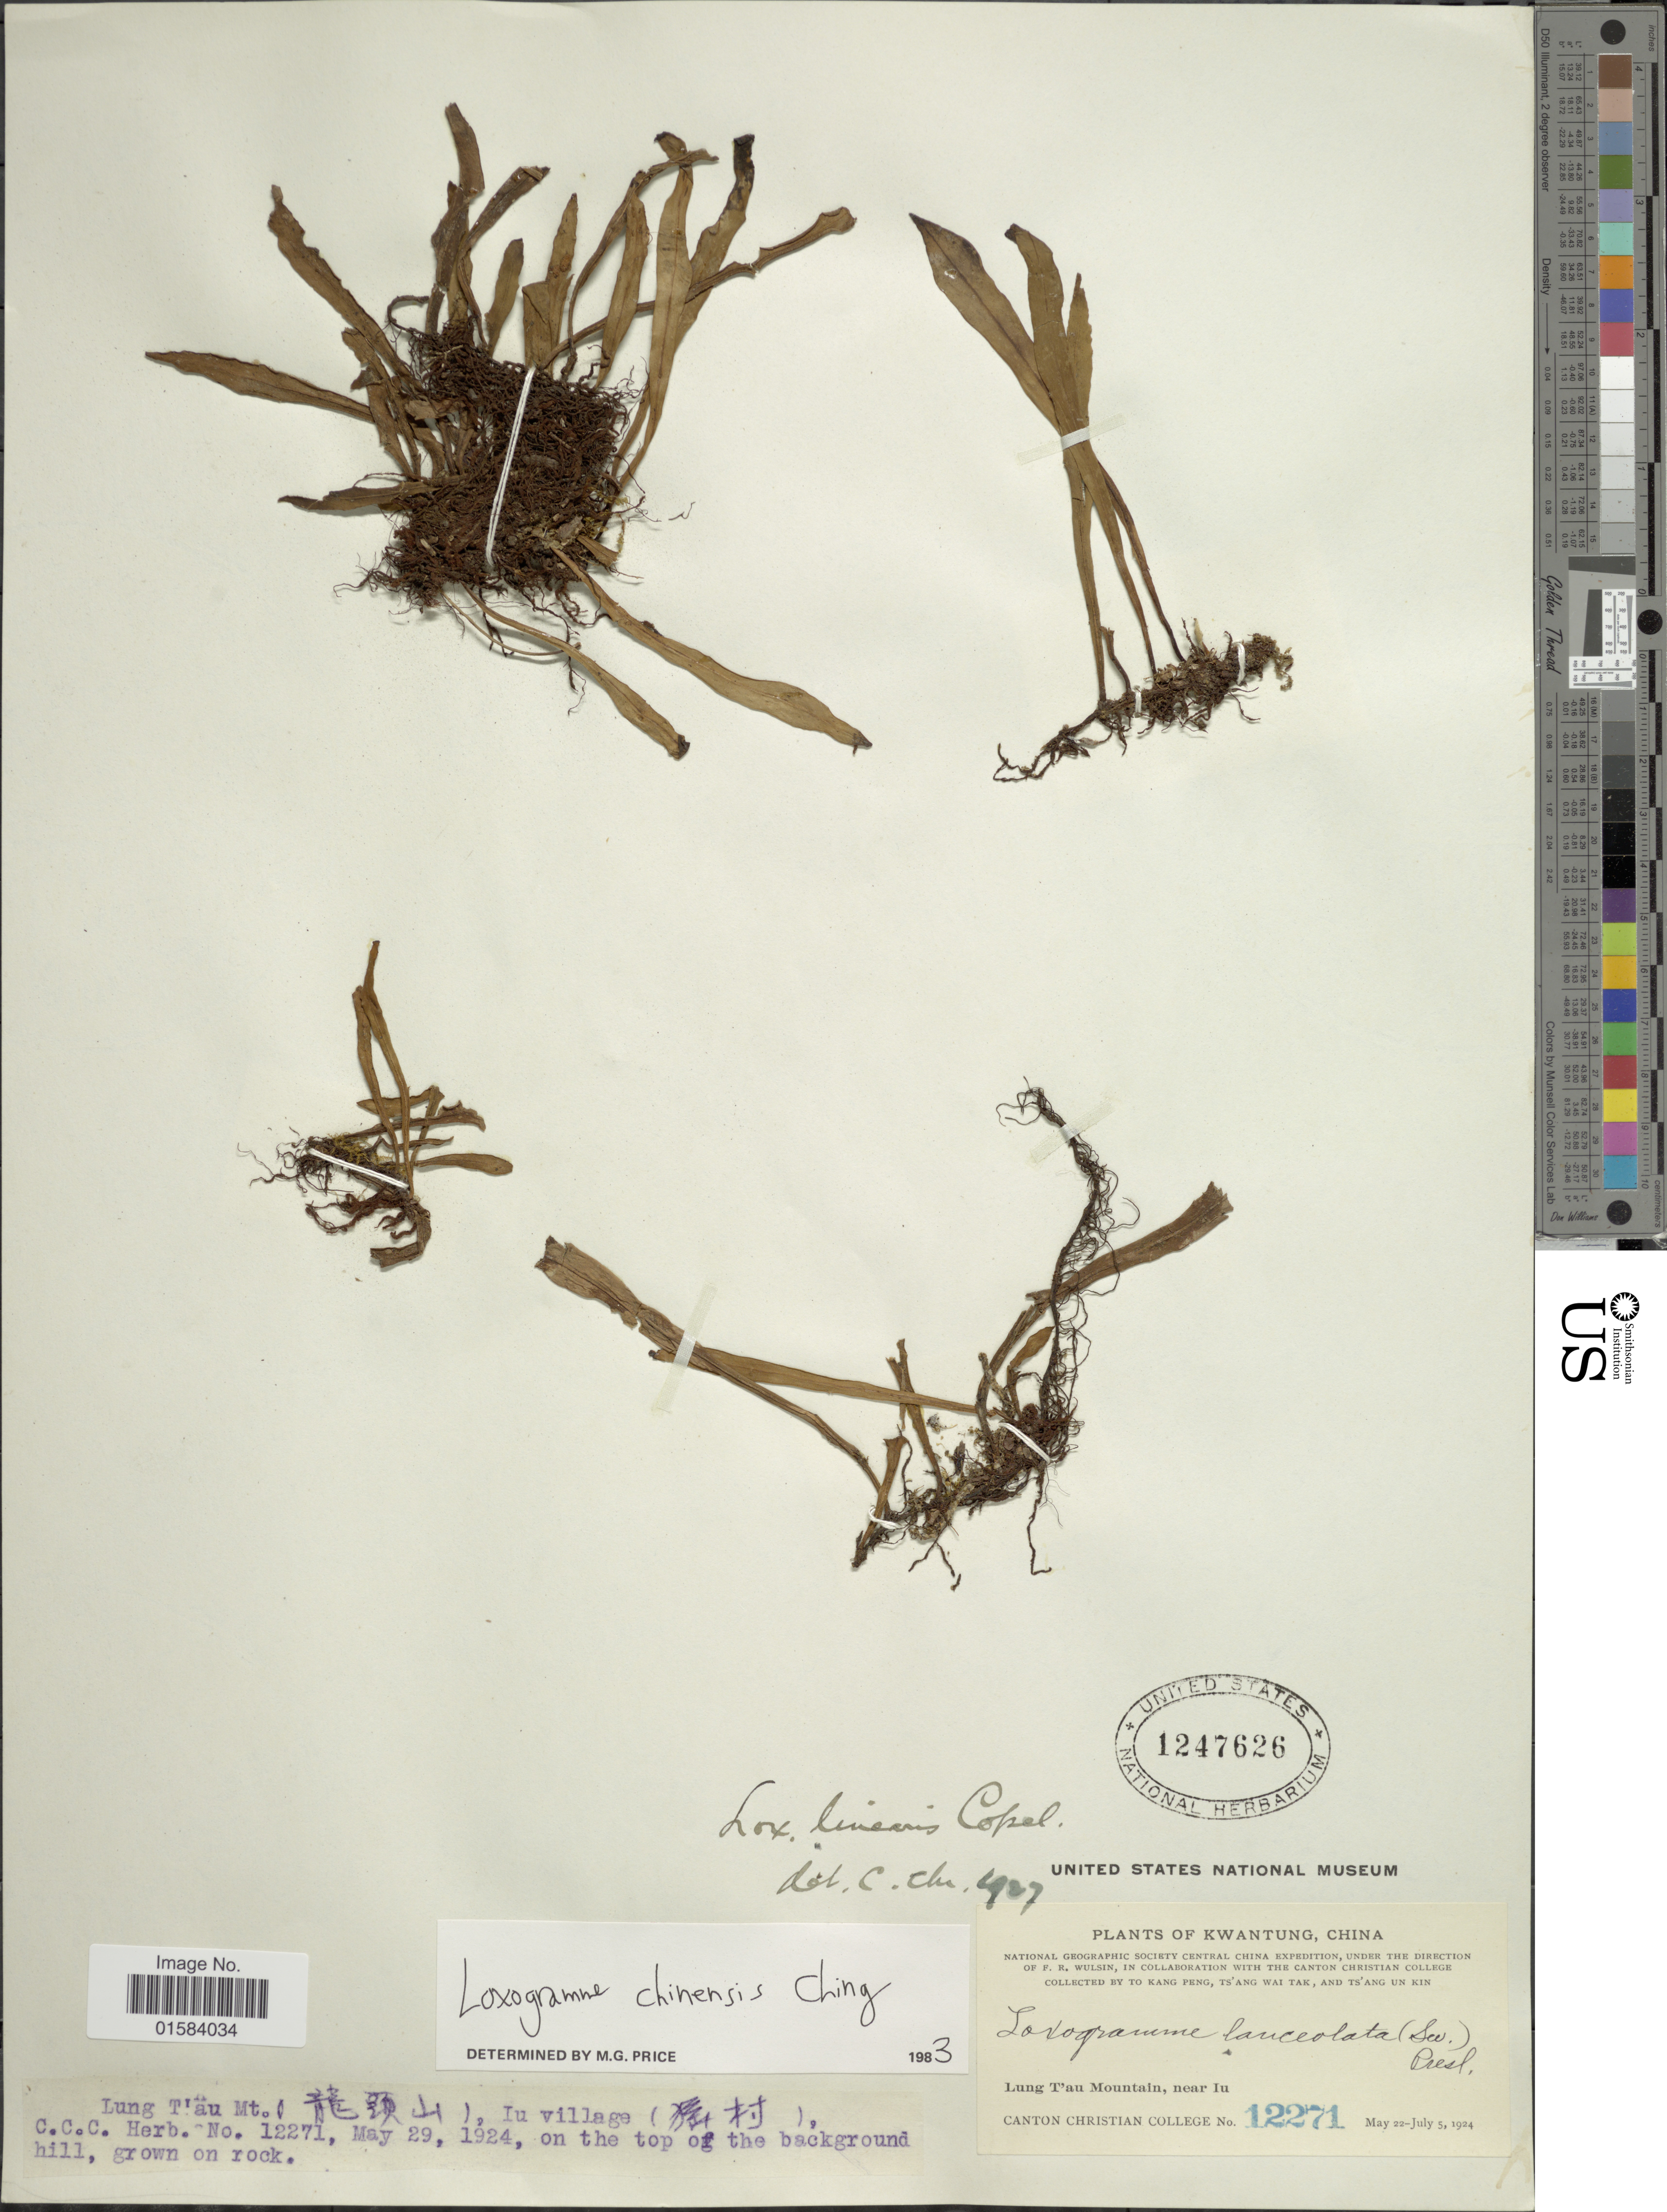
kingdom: Plantae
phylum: Tracheophyta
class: Polypodiopsida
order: Polypodiales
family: Polypodiaceae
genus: Loxogramme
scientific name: Loxogramme chinensis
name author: Ching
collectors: Canton Christian College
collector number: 12271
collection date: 1924-05-22/1924-07-05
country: China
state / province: Guangdong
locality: Kwangtung, Lung T'au Mountain, near Iu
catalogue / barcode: US 1247626